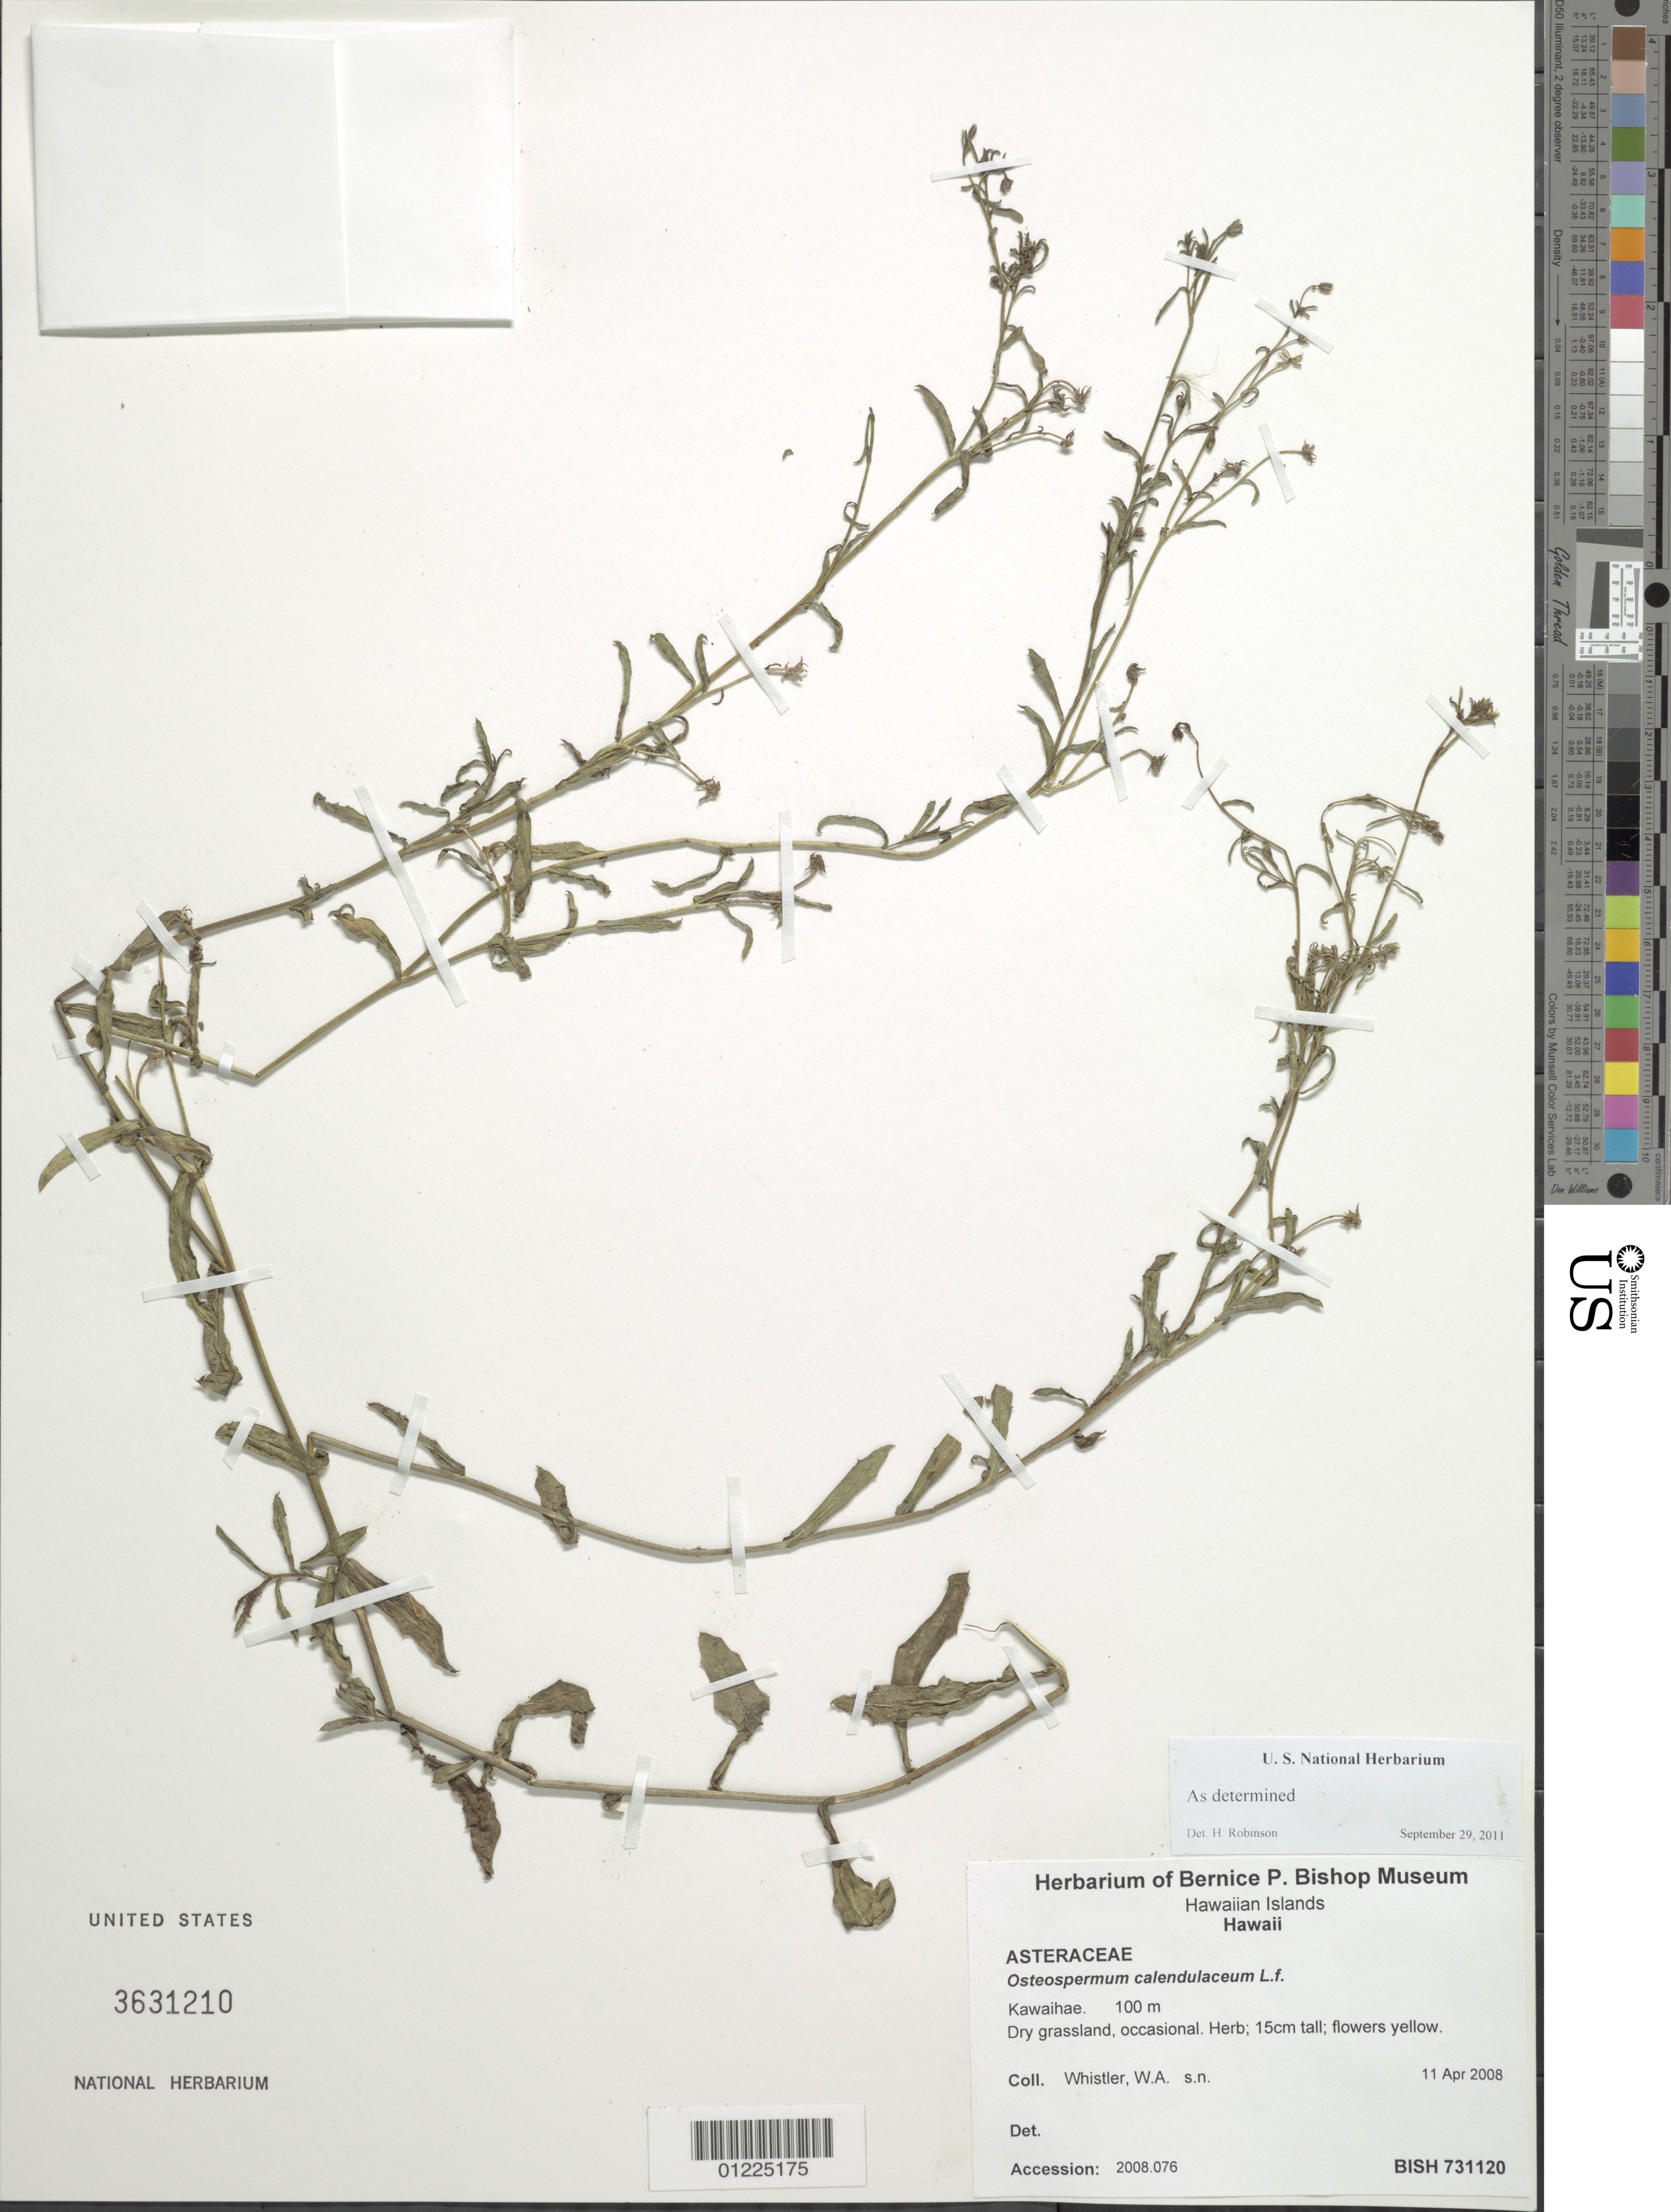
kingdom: Plantae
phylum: Tracheophyta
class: Magnoliopsida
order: Asterales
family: Asteraceae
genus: Osteospermum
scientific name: Osteospermum calendulaceum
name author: L. f.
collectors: A. Whistler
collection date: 2008-04-11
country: United States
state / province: Hawaii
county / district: Hawaii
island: Hawaii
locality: Kawaihae.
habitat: Dry grassland.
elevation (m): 100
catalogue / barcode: US 3631210